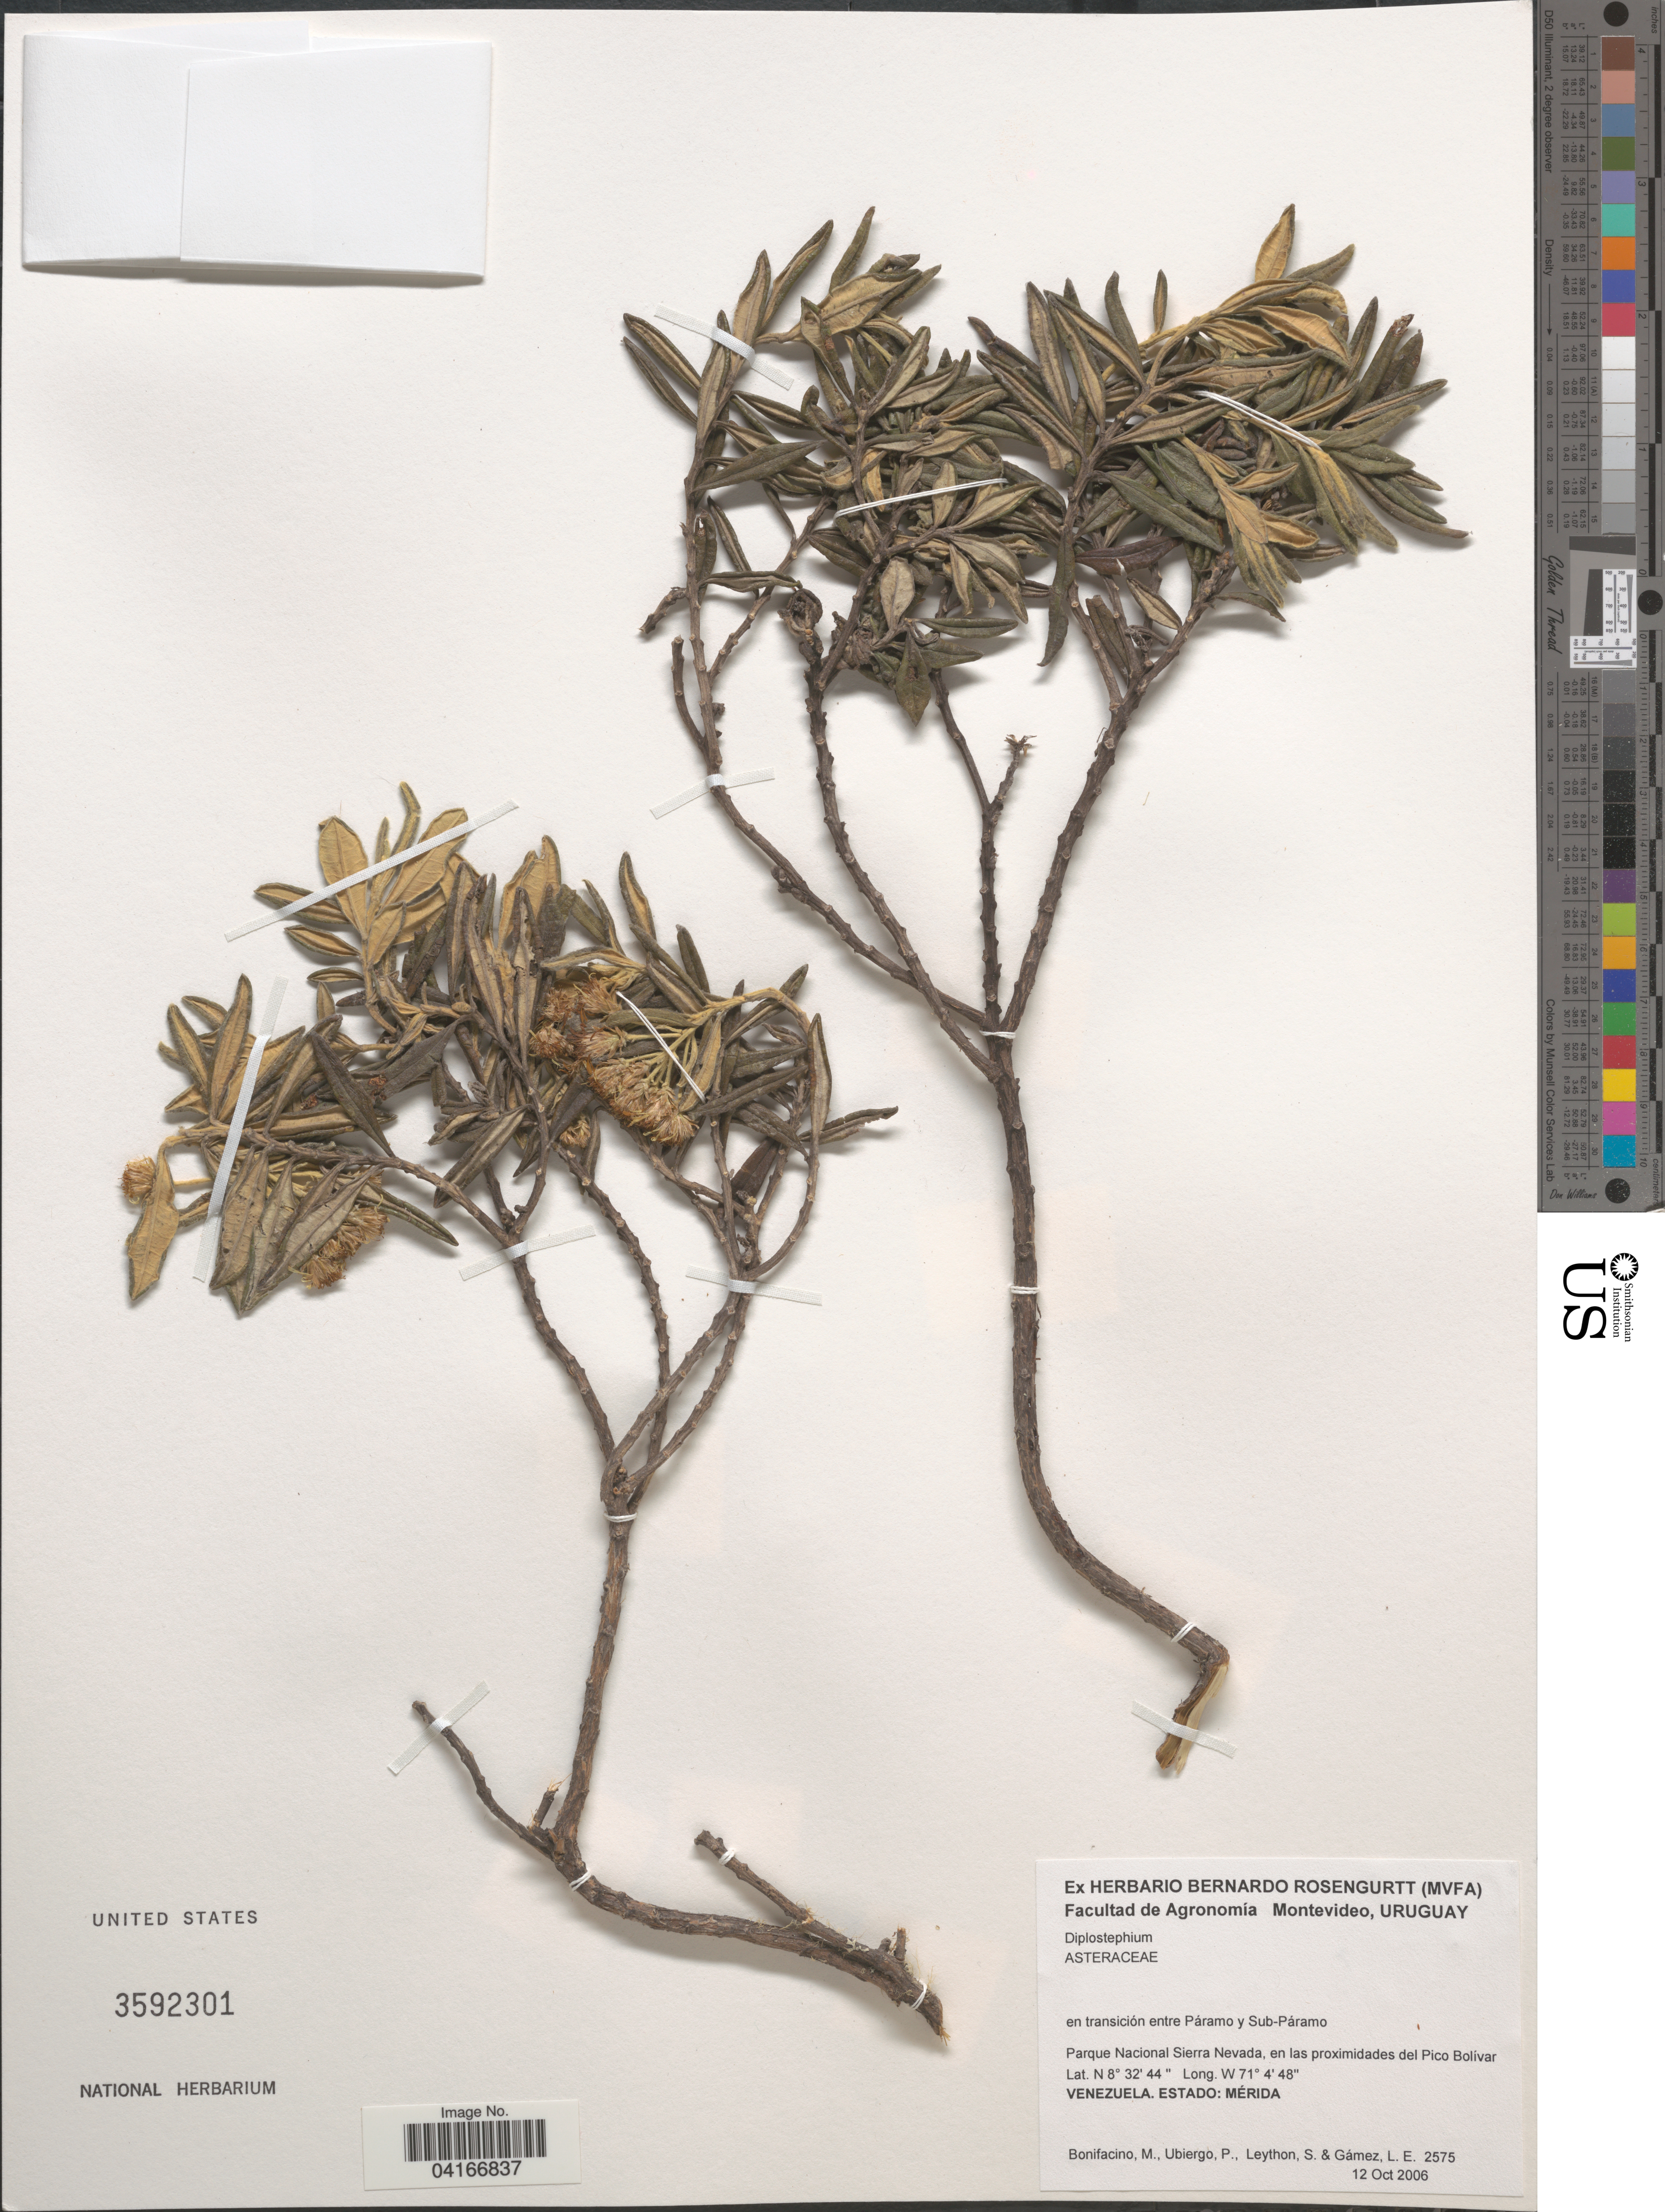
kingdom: Plantae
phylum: Tracheophyta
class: Magnoliopsida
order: Asterales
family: Asteraceae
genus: Diplostephium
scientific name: Diplostephium sp.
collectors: M. Bonifacino, P. Ubiergo, S. Leython & L. Gamez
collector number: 2575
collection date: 2006-10-12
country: Venezuela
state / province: Merida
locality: Parque Nacional Sierra Nevada, en las proximidades del Pico Bolívar.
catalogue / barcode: US 3592301